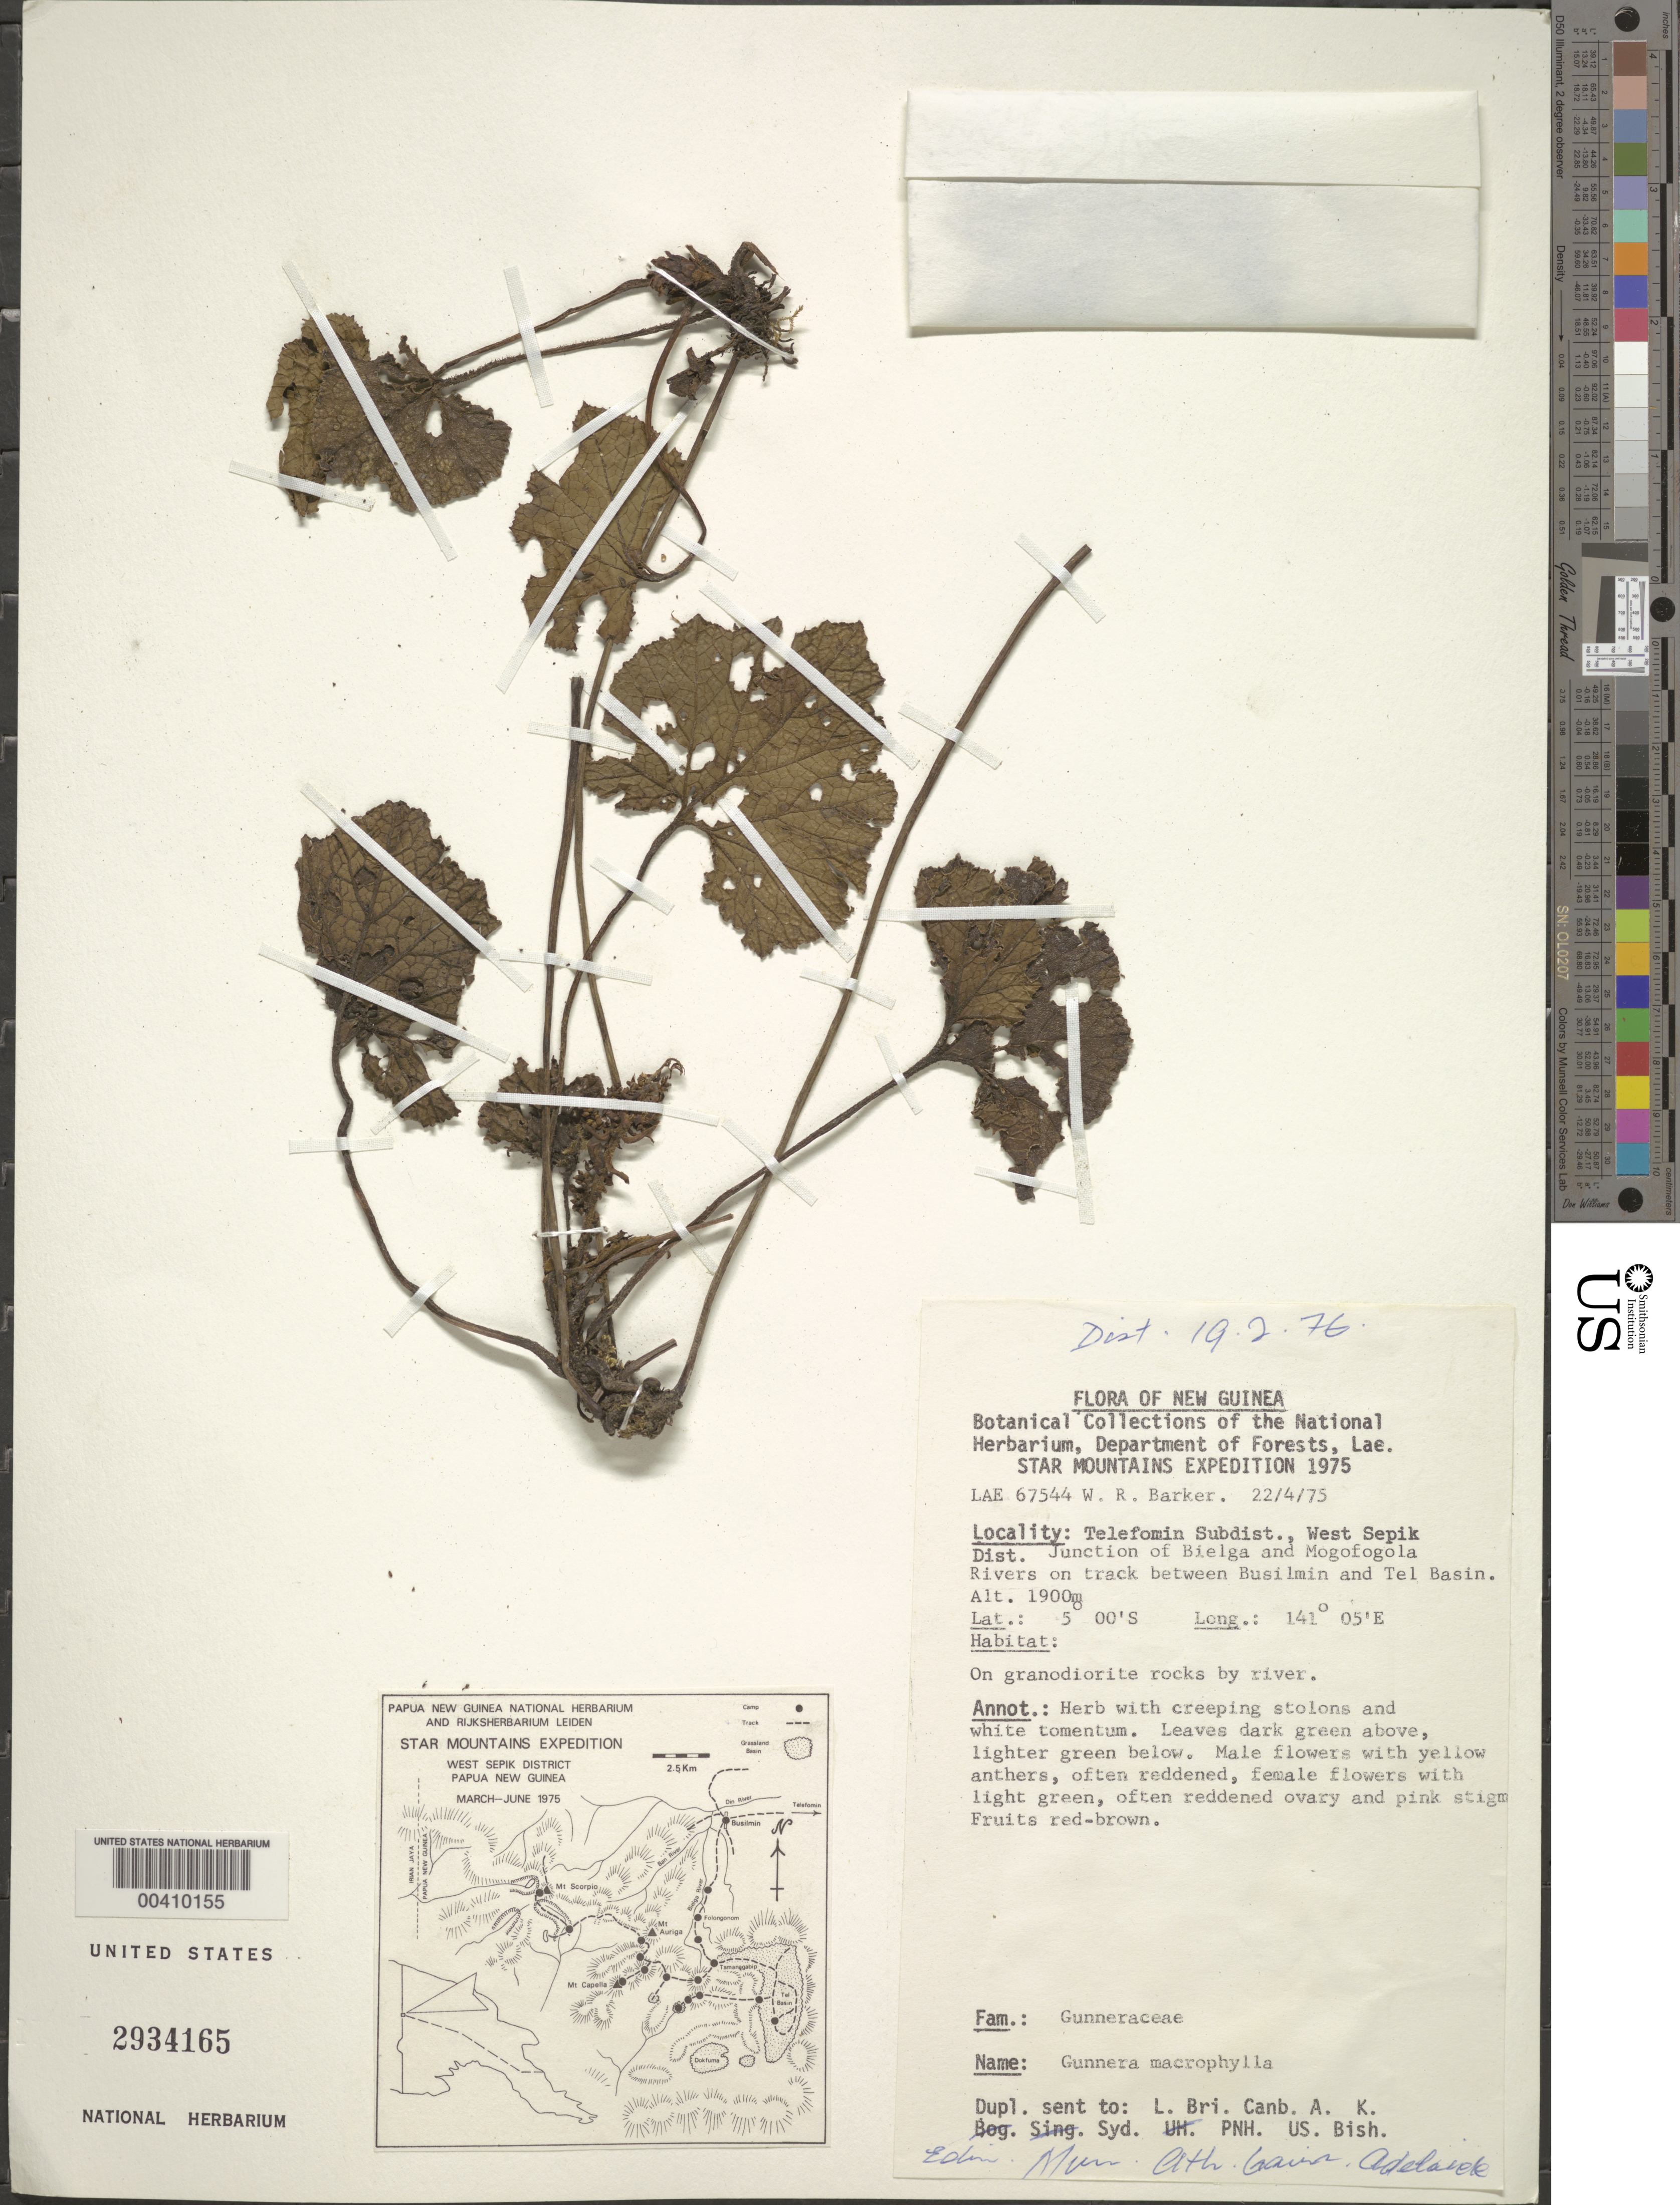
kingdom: Plantae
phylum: Tracheophyta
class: Magnoliopsida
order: Gunnerales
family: Gunneraceae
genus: Gunnera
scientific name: Gunnera macrophylla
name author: Blume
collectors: W. R. Barker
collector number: LAE 67544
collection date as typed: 22 Apr 1975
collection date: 1975-04-22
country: Papua New Guinea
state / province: Sandaun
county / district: Telefomin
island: New Guinea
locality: Telefomin Subdist.; Junct. of Bielga and Mogofogola Rivers on track between Busilmin and Tel Basin. [West Sepik Province = Sandaun Province]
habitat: On granodiorite rocks by river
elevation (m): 1900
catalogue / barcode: US 2934165